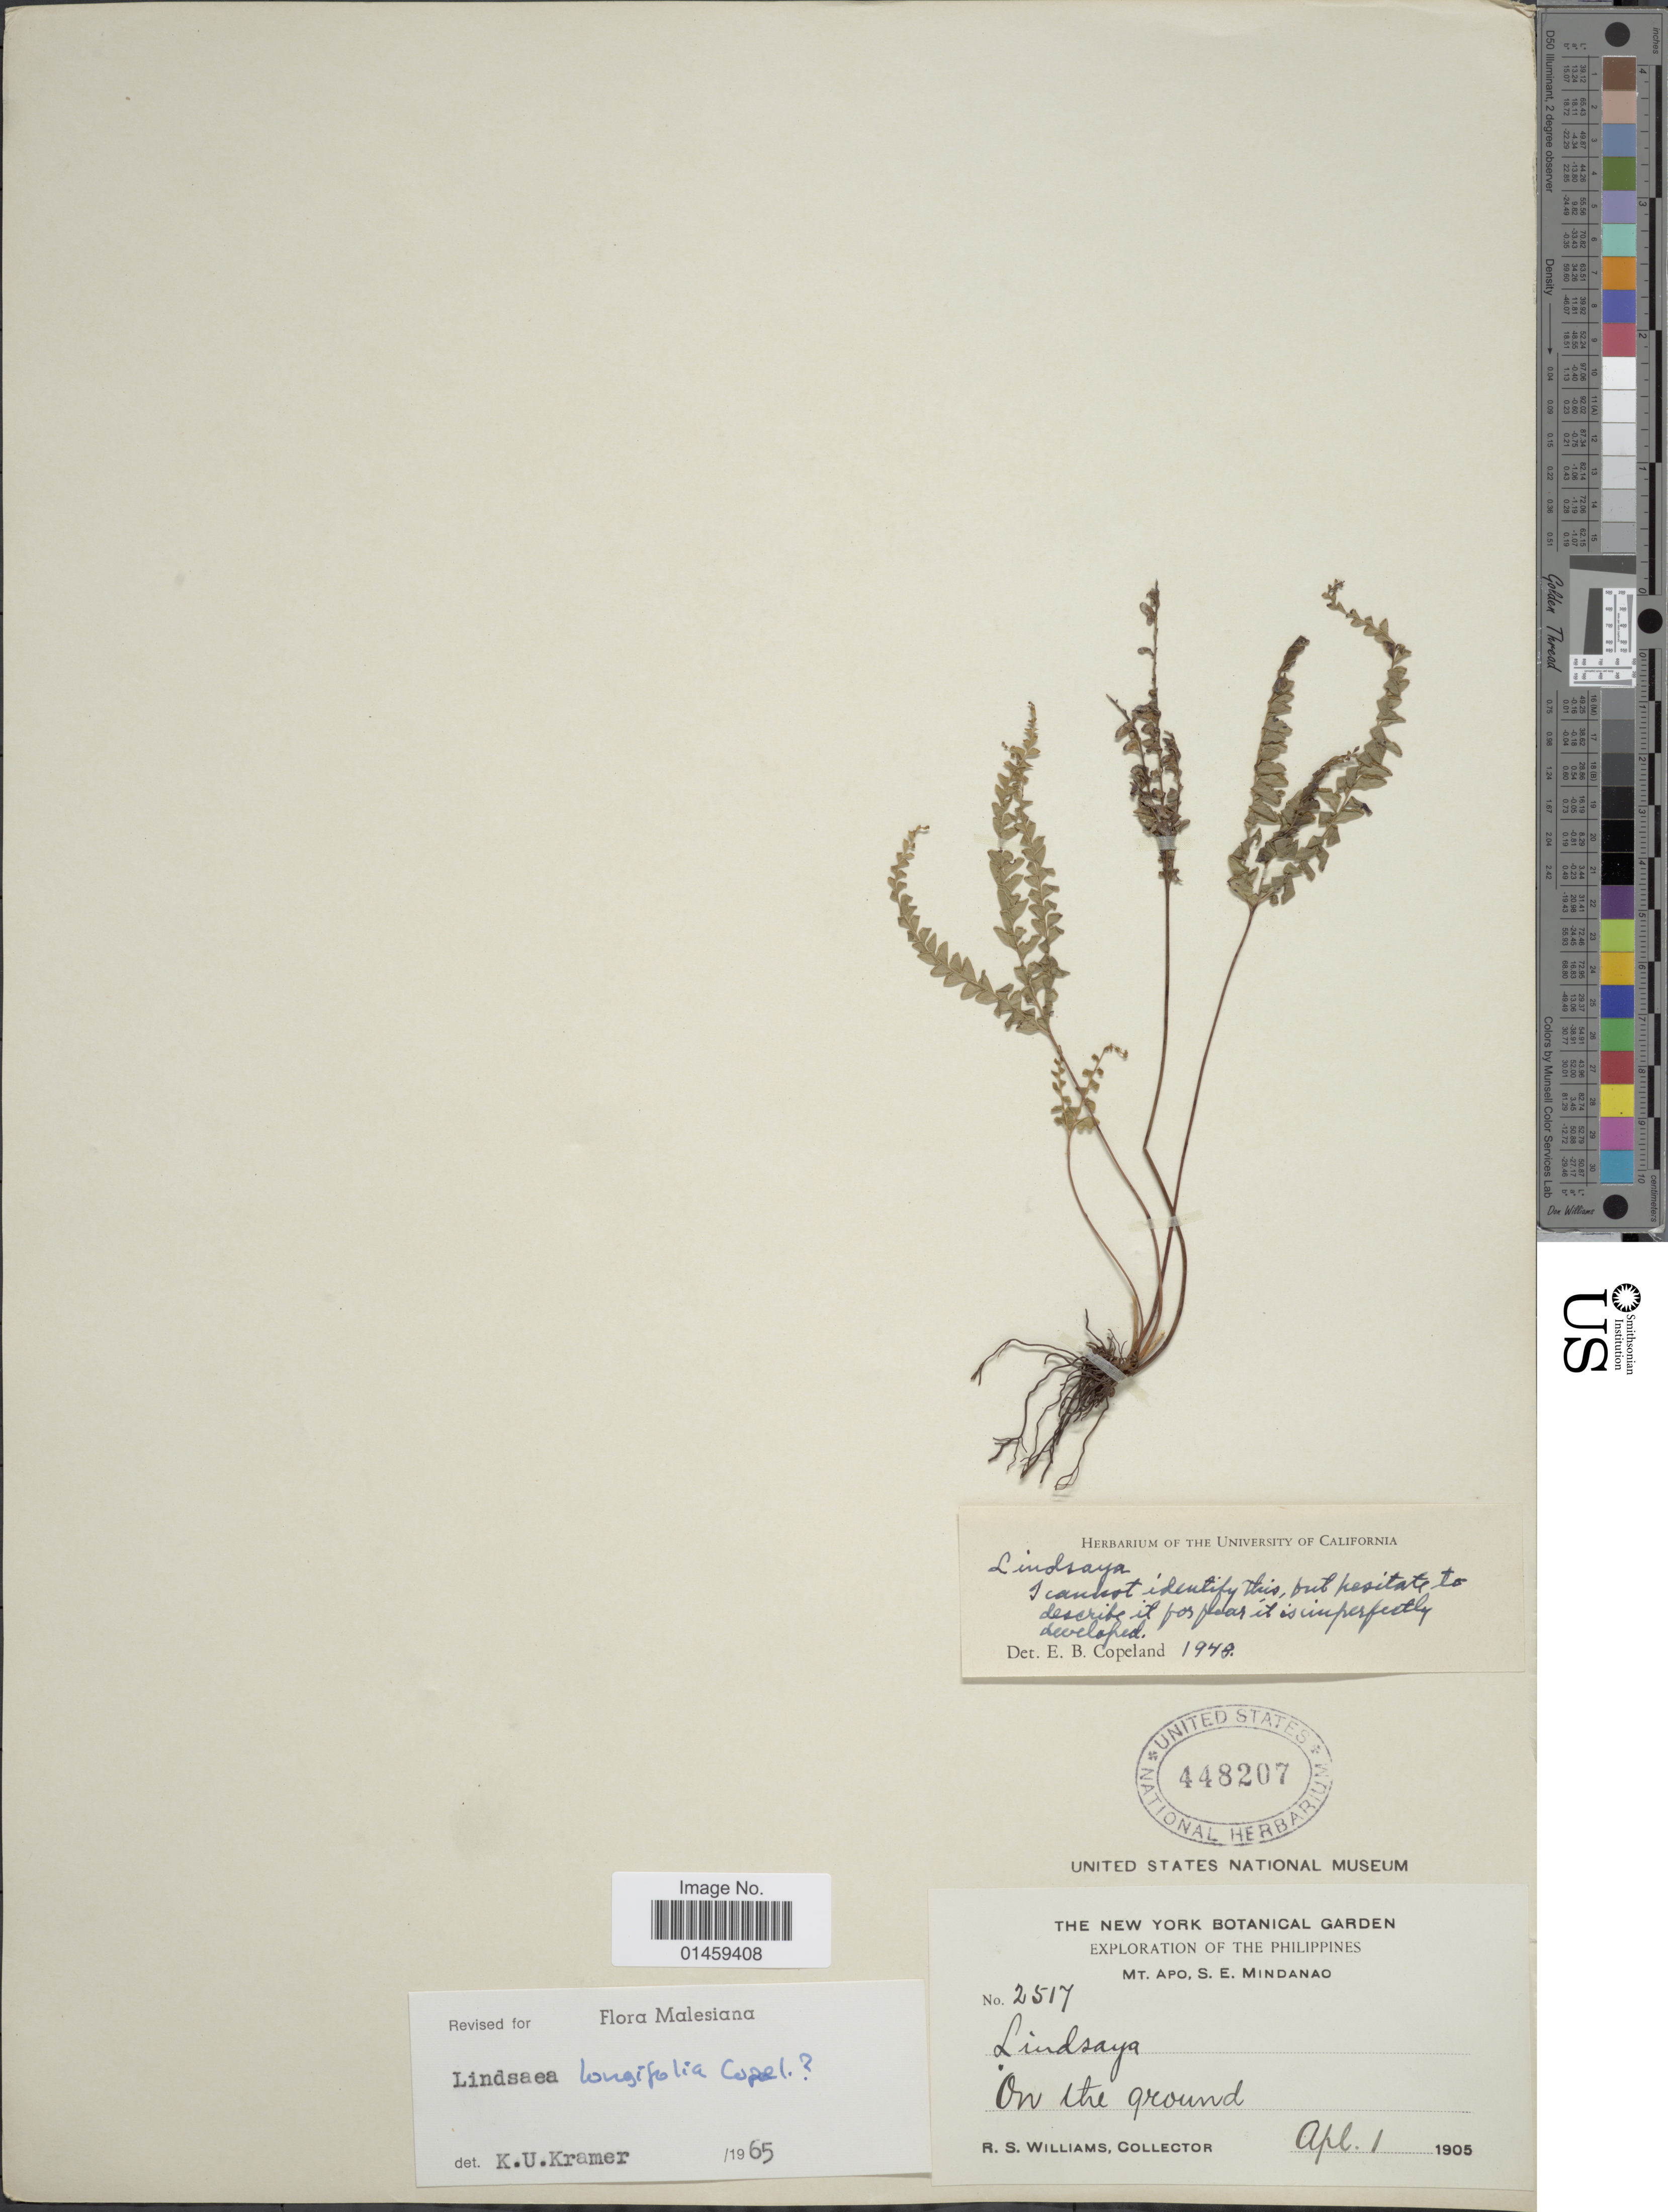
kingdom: Plantae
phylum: Tracheophyta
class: Polypodiopsida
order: Polypodiales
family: Lindsaeaceae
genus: Lindsaea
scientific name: Lindsaea longifolia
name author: Copel.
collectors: R. S. Williams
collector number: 2517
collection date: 1905-04-01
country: Philippines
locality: Mt. Apom S. E. Mindanao.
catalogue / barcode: US 448207